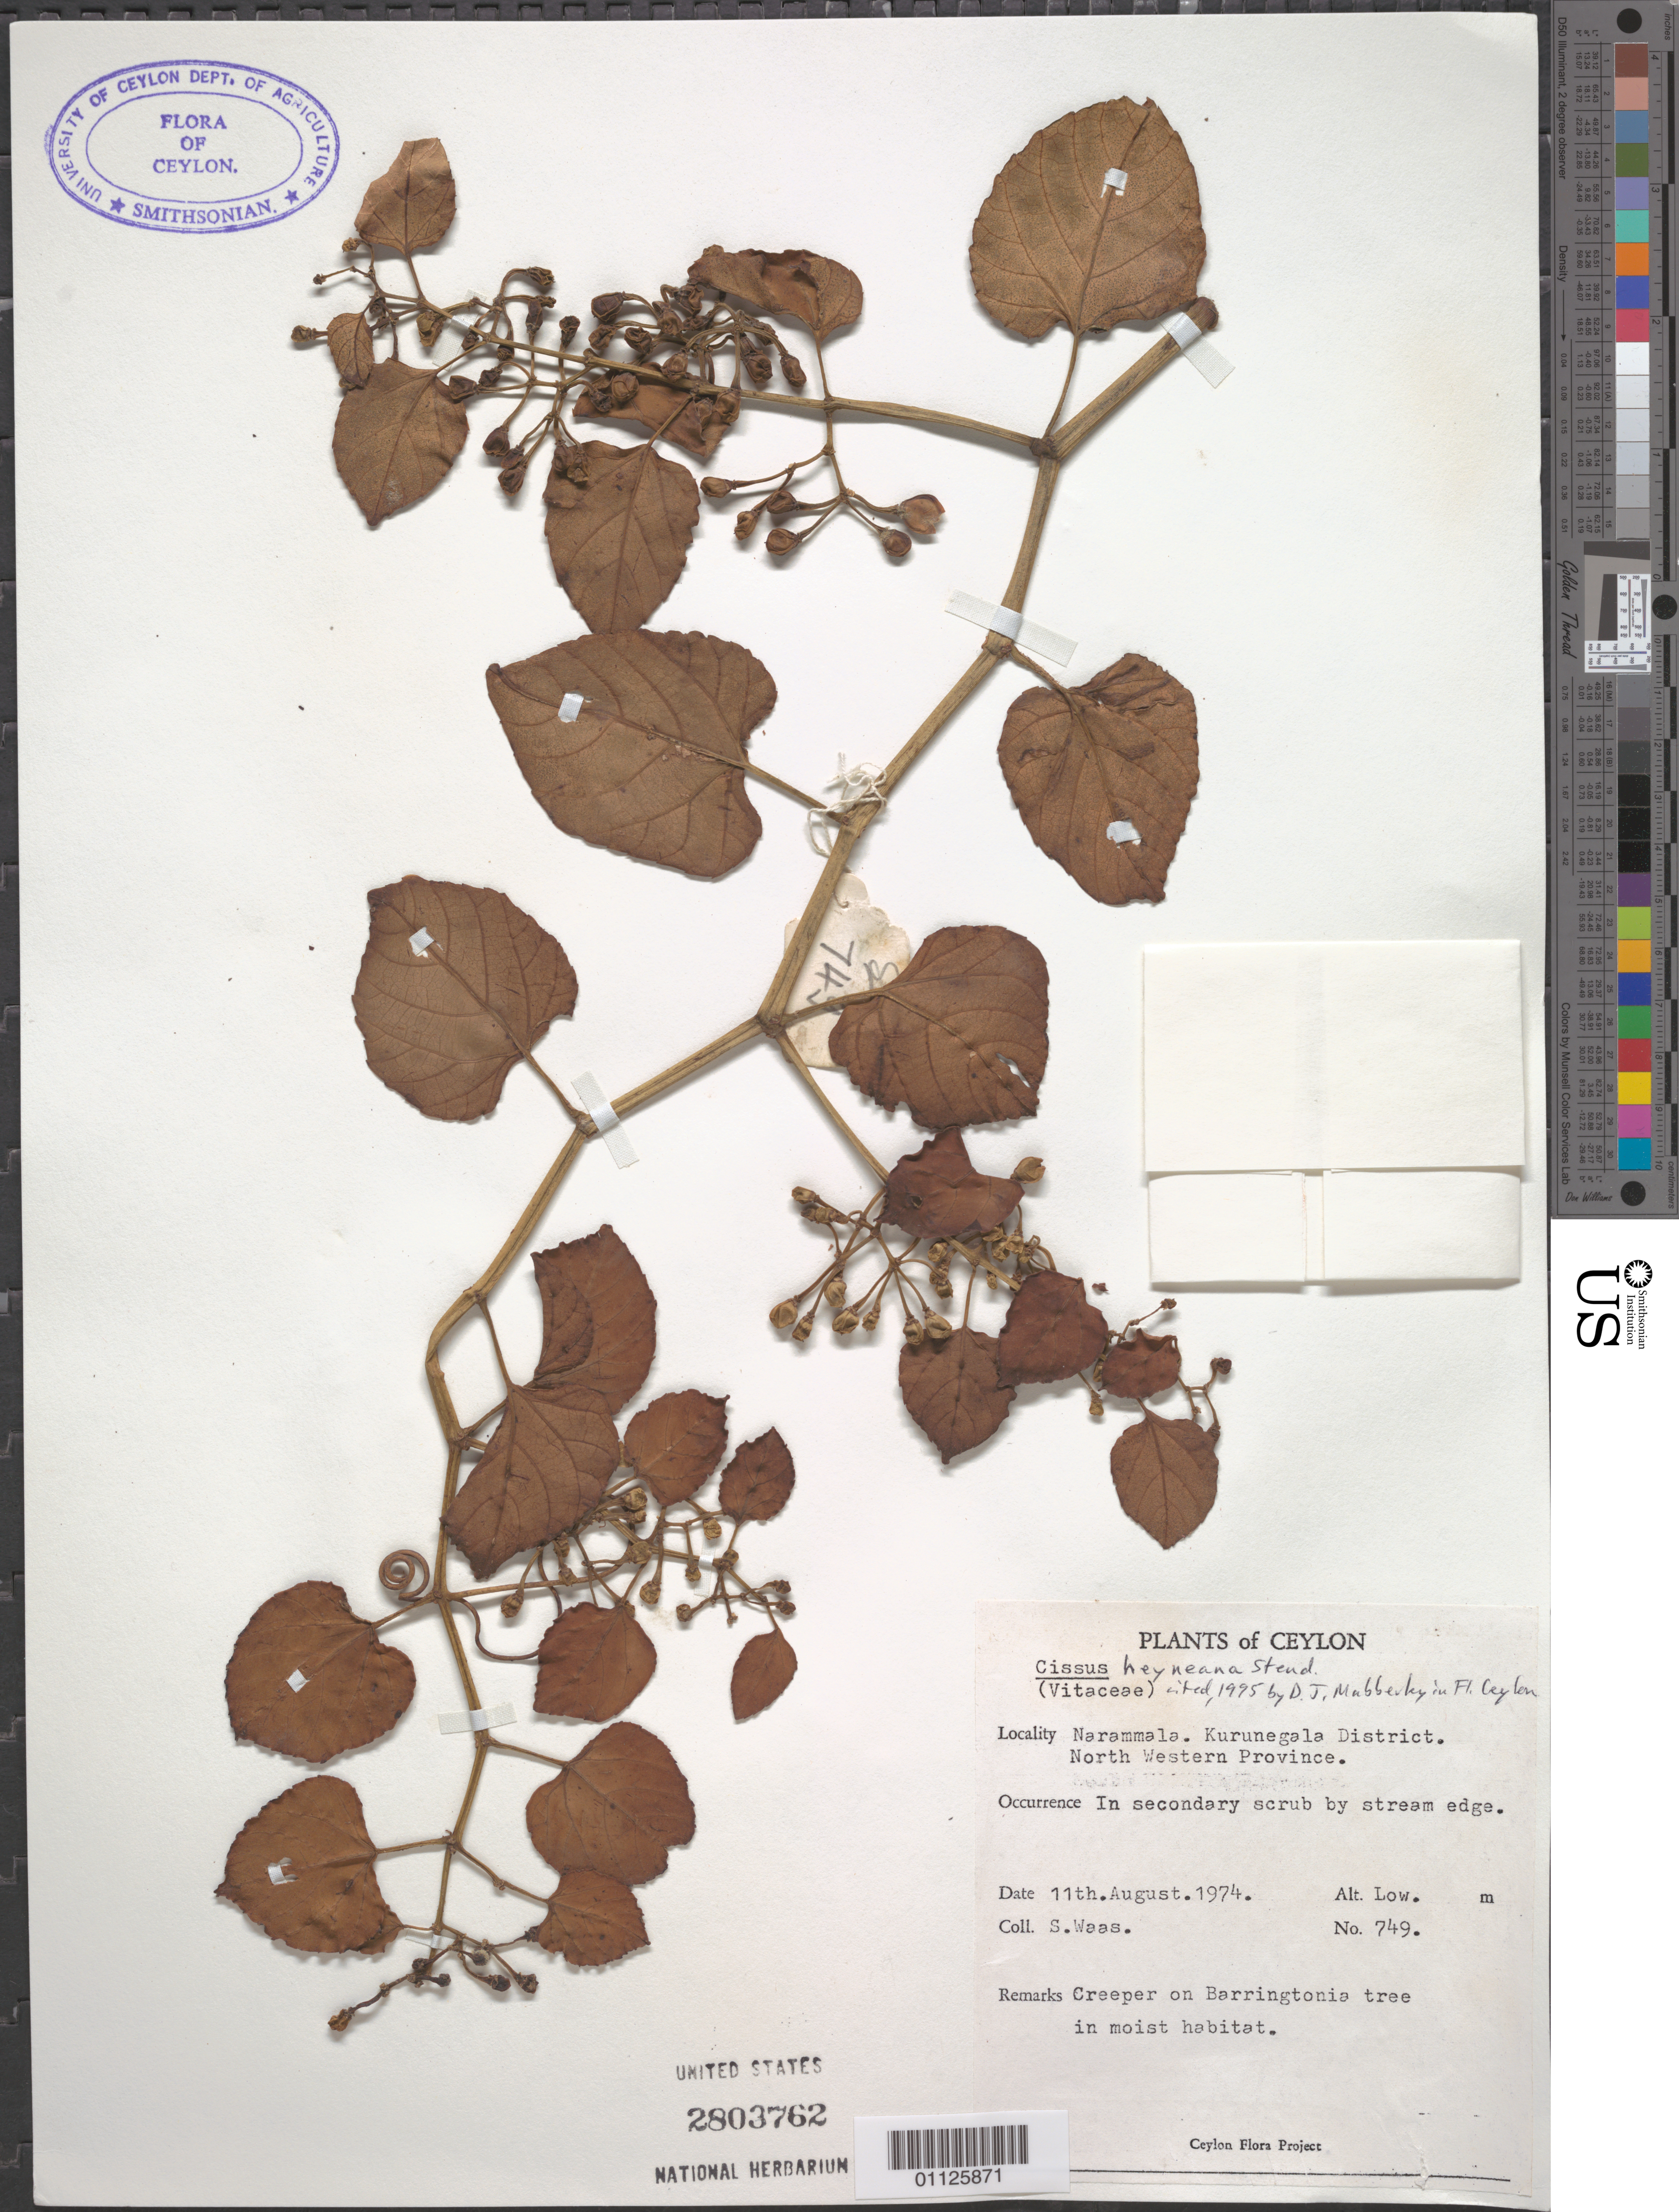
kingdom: Plantae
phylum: Tracheophyta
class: Magnoliopsida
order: Vitales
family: Vitaceae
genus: Cissus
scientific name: Cissus heyneana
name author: Steud.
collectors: S. Waas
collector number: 749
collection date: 1974-08-11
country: Sri Lanka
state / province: North Western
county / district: Kurunagala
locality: Narammala.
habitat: In secondary scrub by stream edge. Creeper on Barringtonia tree in moist habitat.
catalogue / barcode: US 2803762